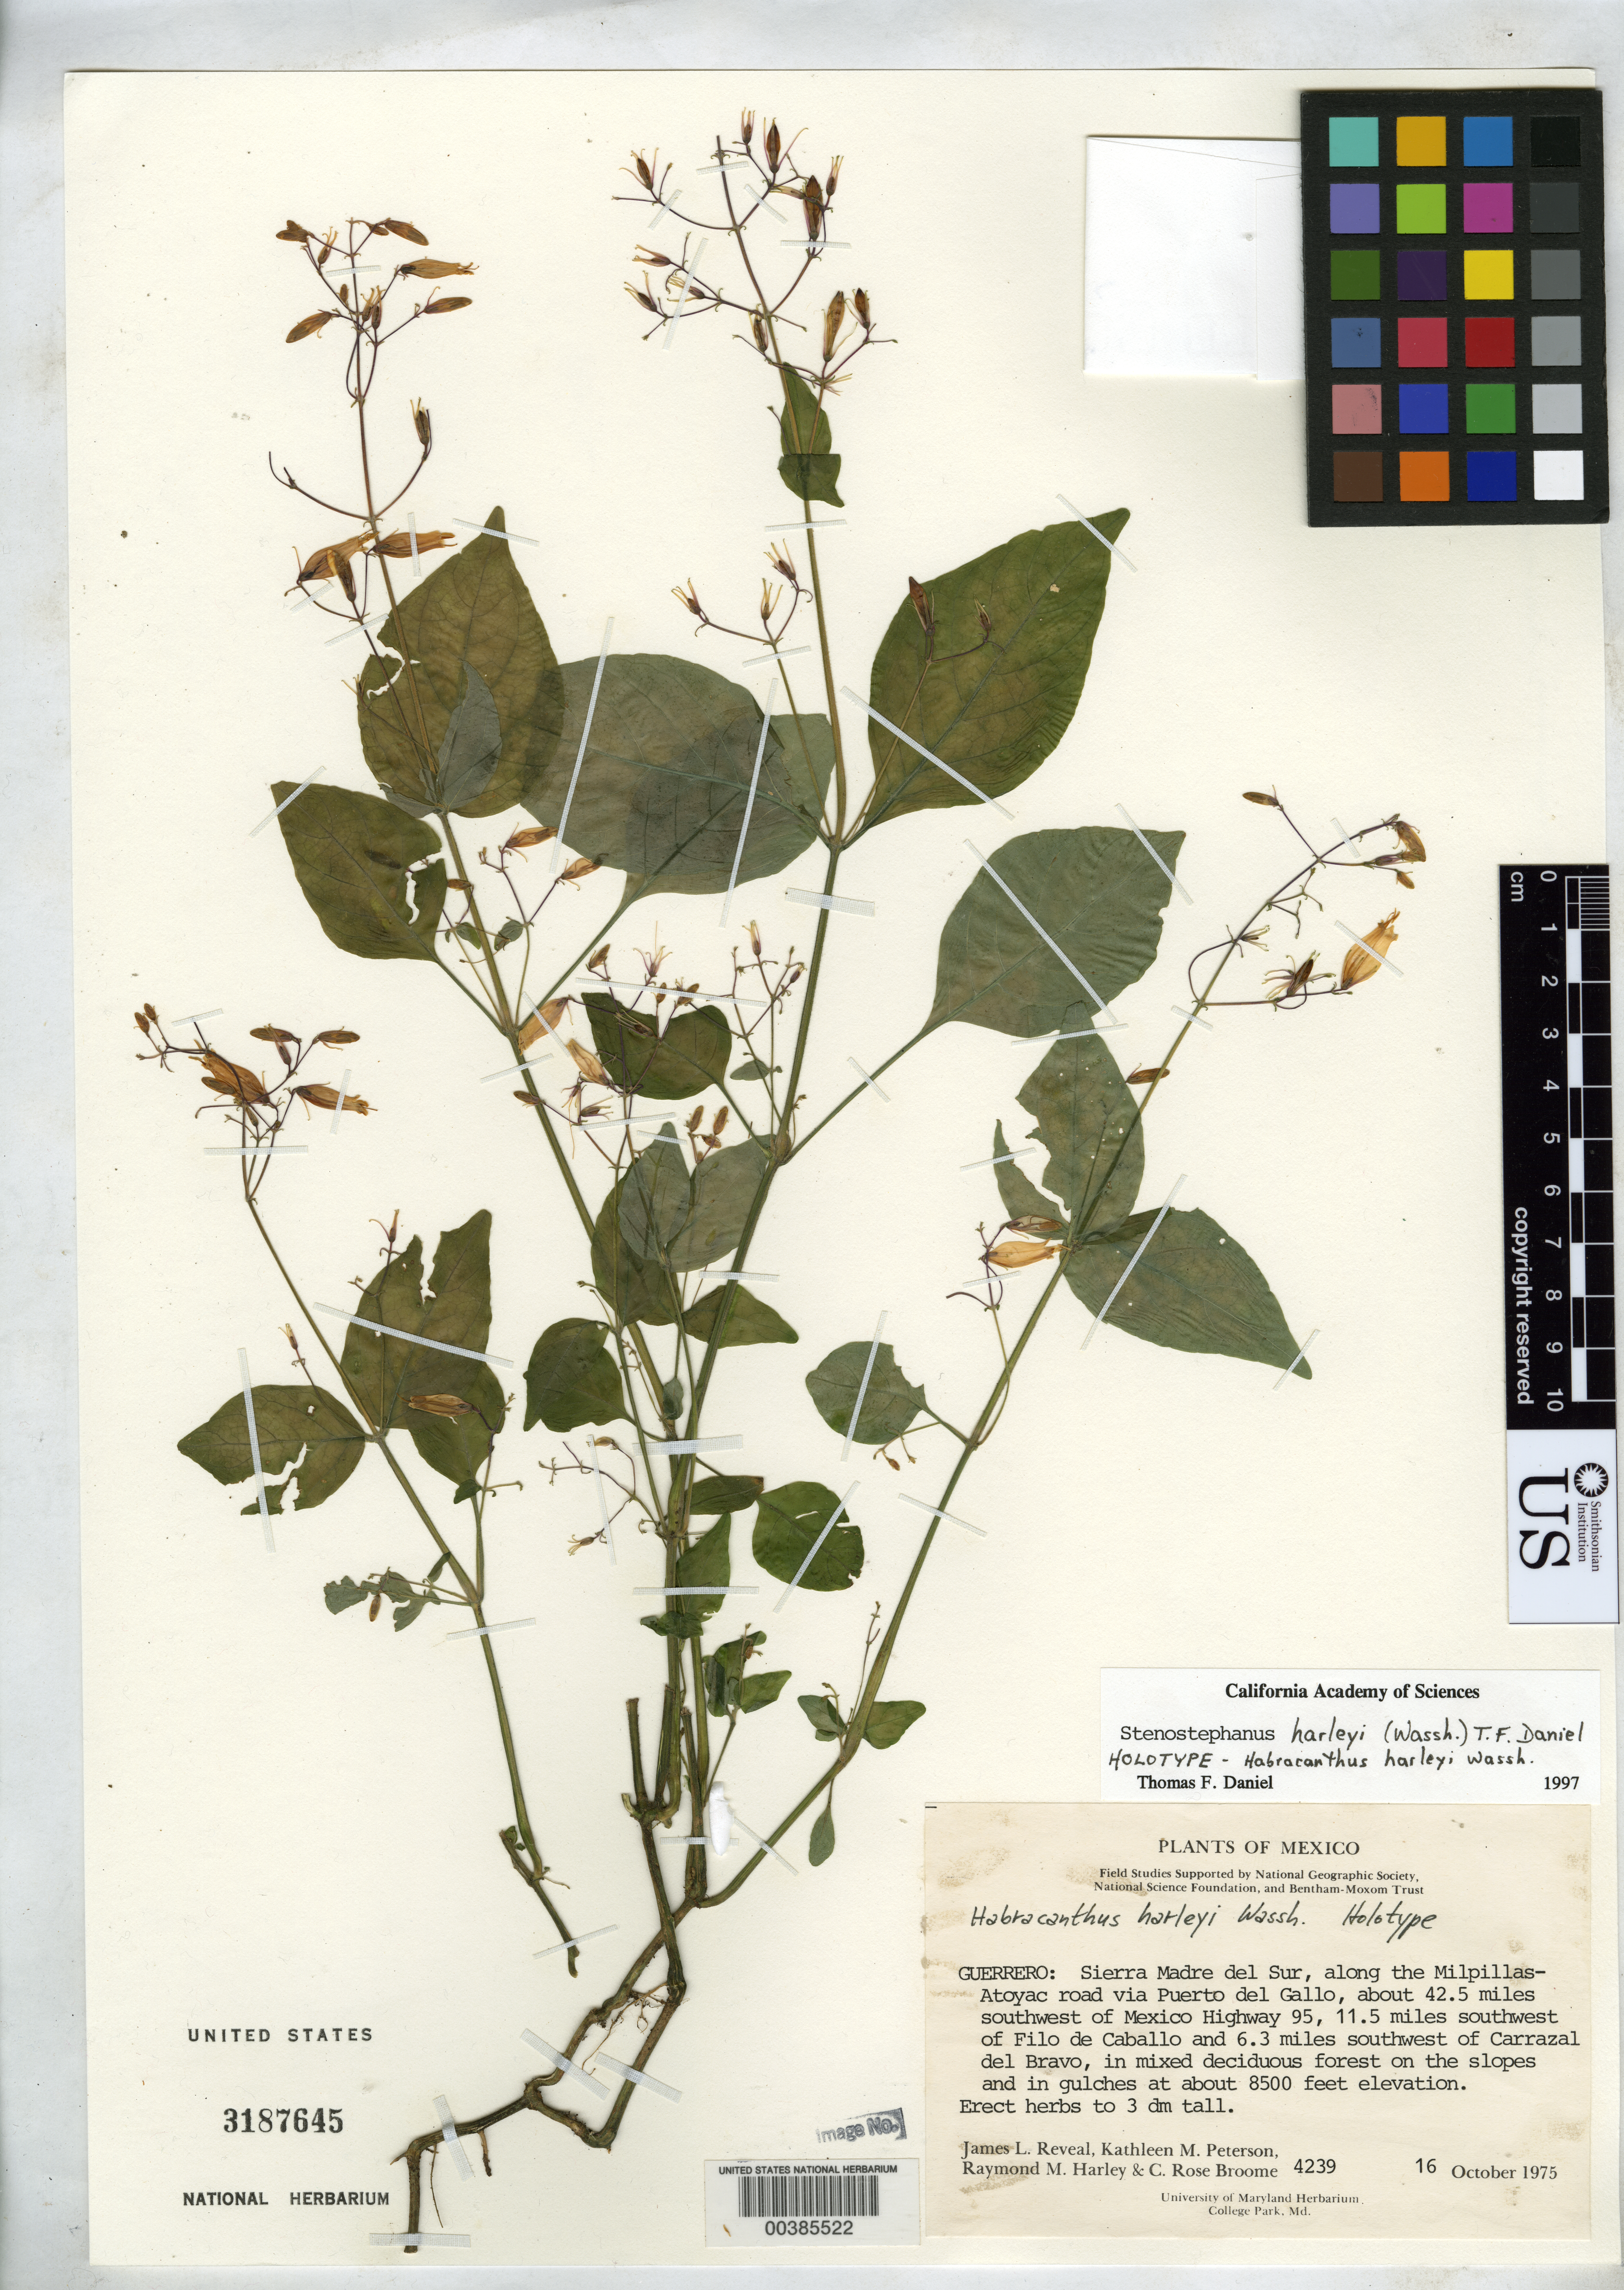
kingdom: Plantae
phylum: Tracheophyta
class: Magnoliopsida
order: Lamiales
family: Acanthaceae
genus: Habracanthus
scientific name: Habracanthus harleyi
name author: Wassh.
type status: Holotype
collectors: J. L. Reveal, K. Peterson, R. M. Harley & C. R. Broome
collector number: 4239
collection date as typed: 16 Oct 1975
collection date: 1975-10-16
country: Mexico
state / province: Guerrero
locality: Sierra Madre del Sur, along Milpillas - Atoyac Rd. via Puerto del Gallo, about 42.5 mi SW of Mexico Hwy 95, 11.25 mi SW of Filo de Vaballo & 6.3.mi SW of Carrazal del Bravo. .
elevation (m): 2591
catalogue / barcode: US 3187645